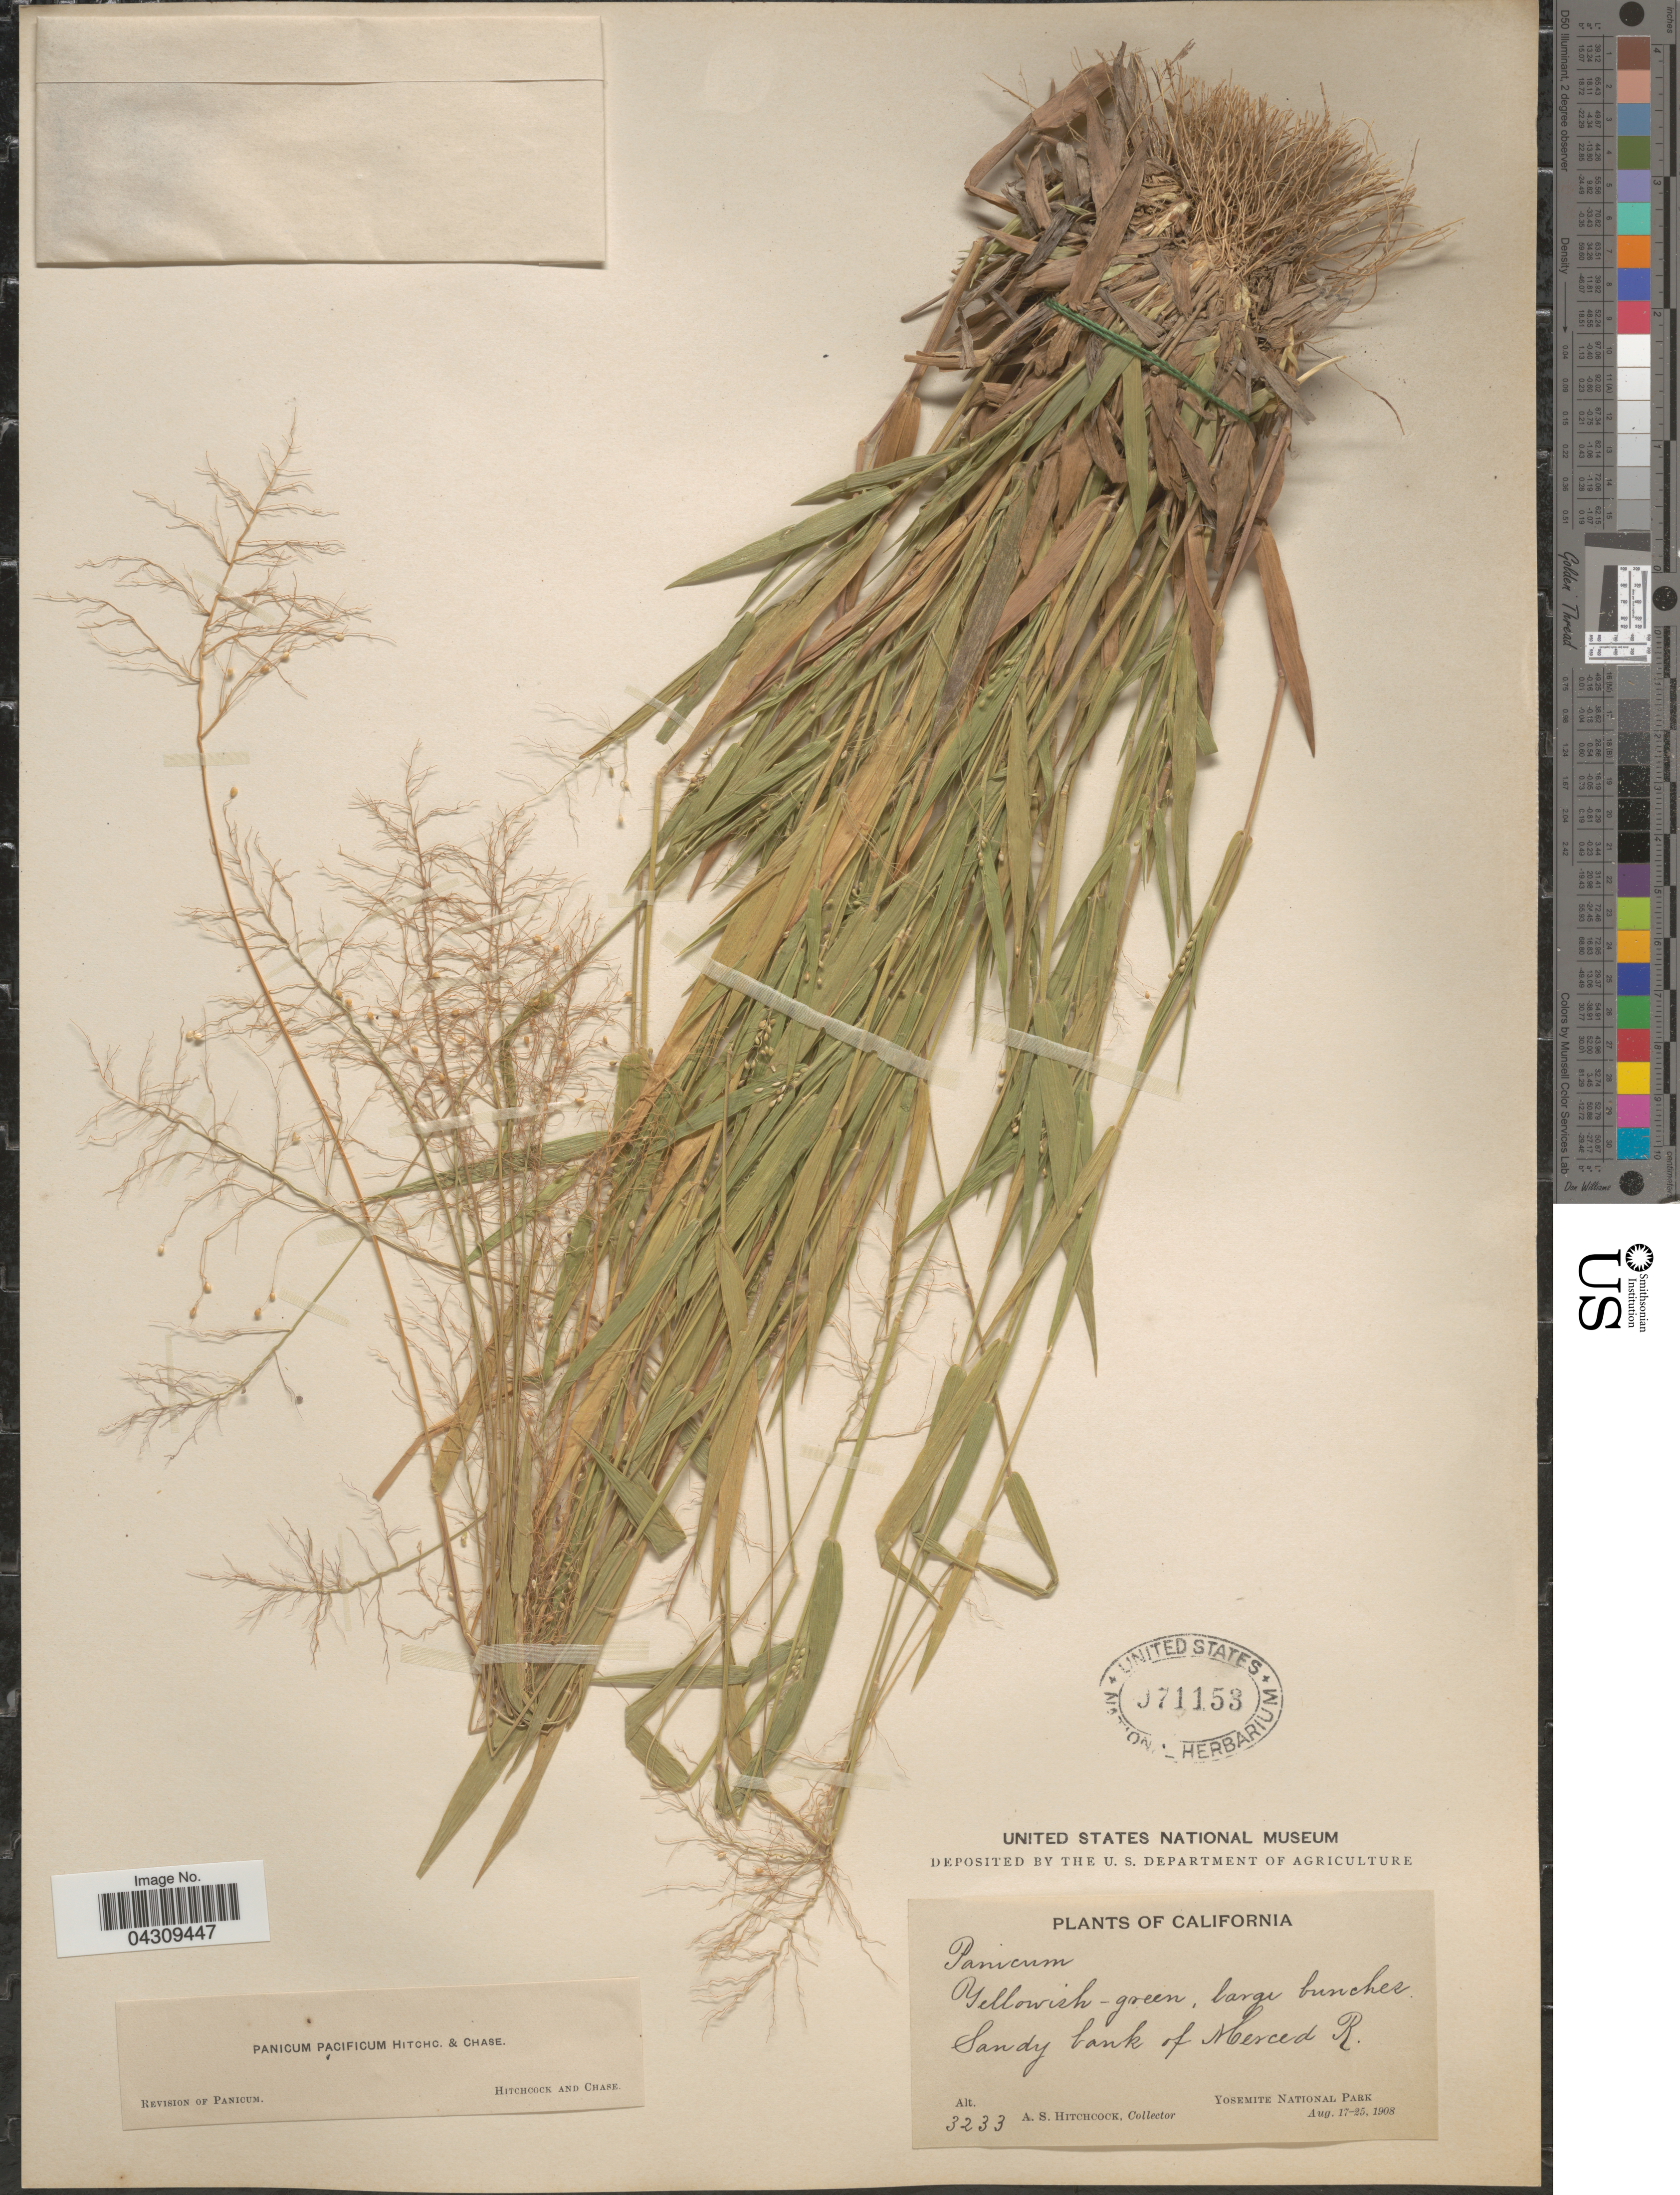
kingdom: Plantae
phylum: Tracheophyta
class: Liliopsida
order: Poales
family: Poaceae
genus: Dichanthelium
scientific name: Dichanthelium acuminatum var. acuminatum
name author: (Sw.) Gould & C.A. Clark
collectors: A. S. Hitchcock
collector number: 3233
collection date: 1908-08-17/1908-08-25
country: United States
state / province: California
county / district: Mariposa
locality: Sandy bank of Merced R. Yosemite National Park.